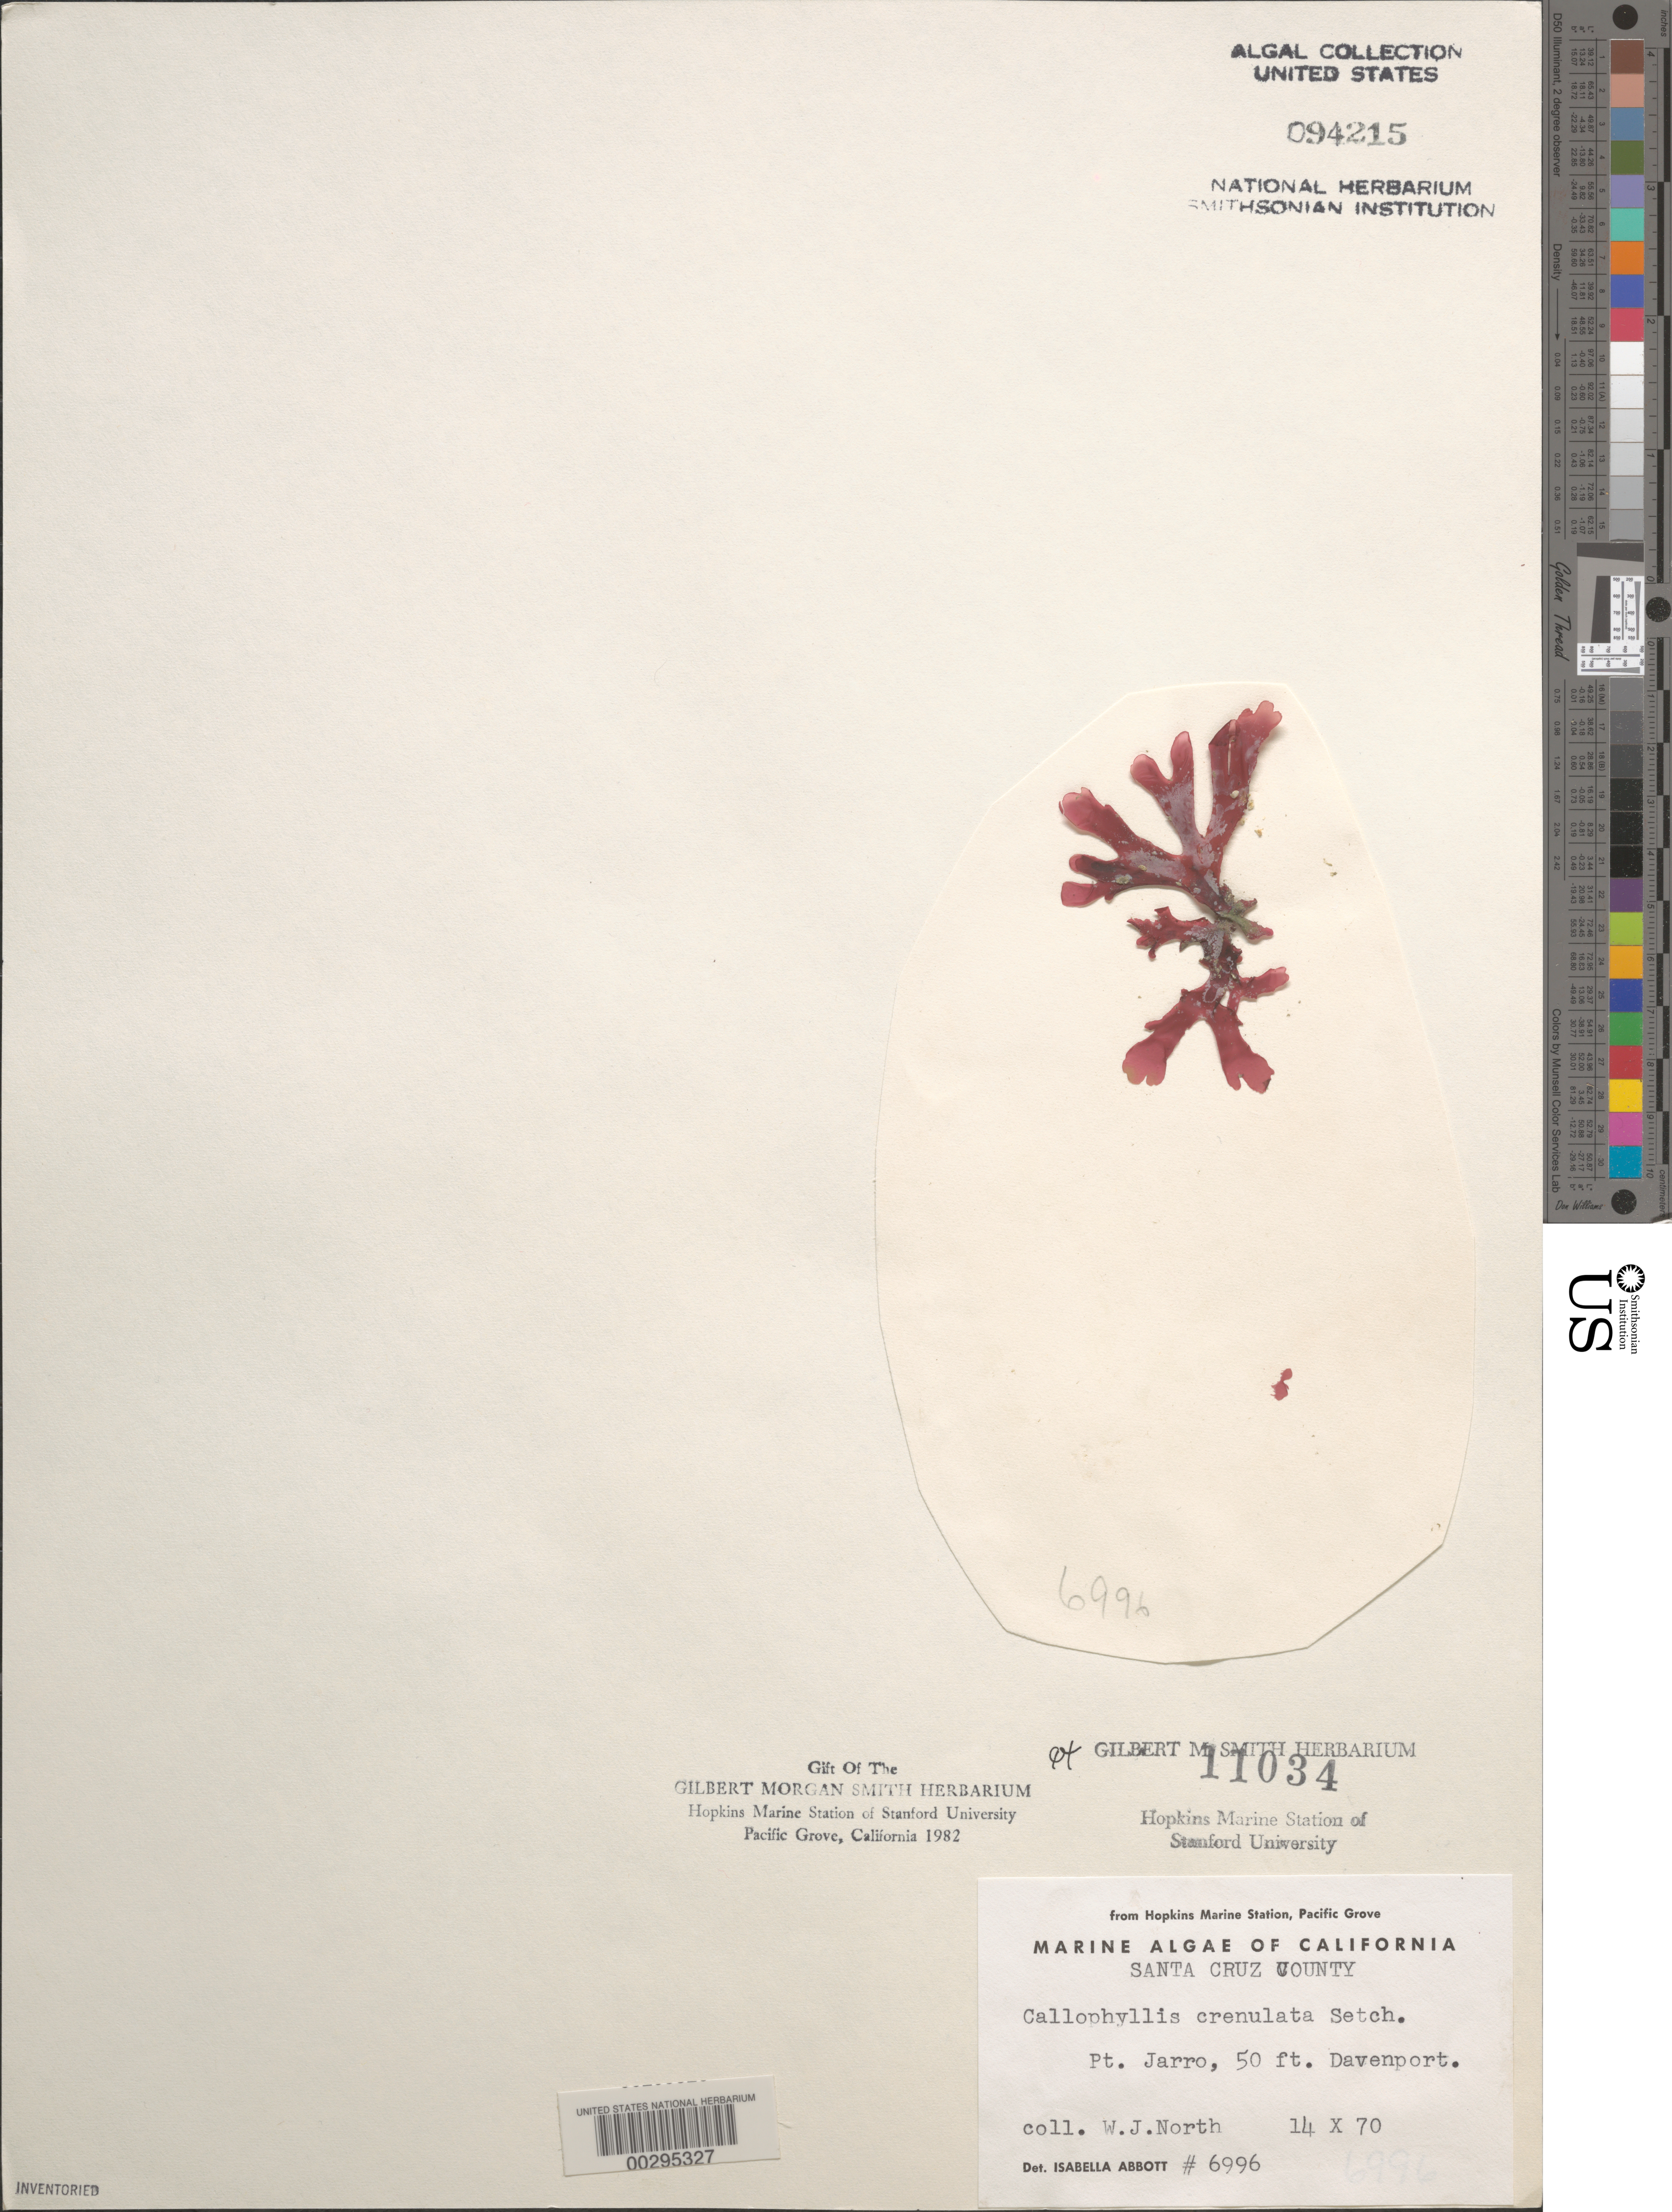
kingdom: Plantae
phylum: Rhodophyta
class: Florideophyceae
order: Gigartinales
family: Kallymeniaceae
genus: Callophyllis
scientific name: Callophyllis crenulata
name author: Setch.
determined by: Abbott, Isabella A.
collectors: W. North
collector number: IAA 6996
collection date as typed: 14 Oct 1970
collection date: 1970-10-14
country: United States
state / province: California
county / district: Santa Cruz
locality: El Jarro Point (Point Jarro), Davenport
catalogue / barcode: US 94215